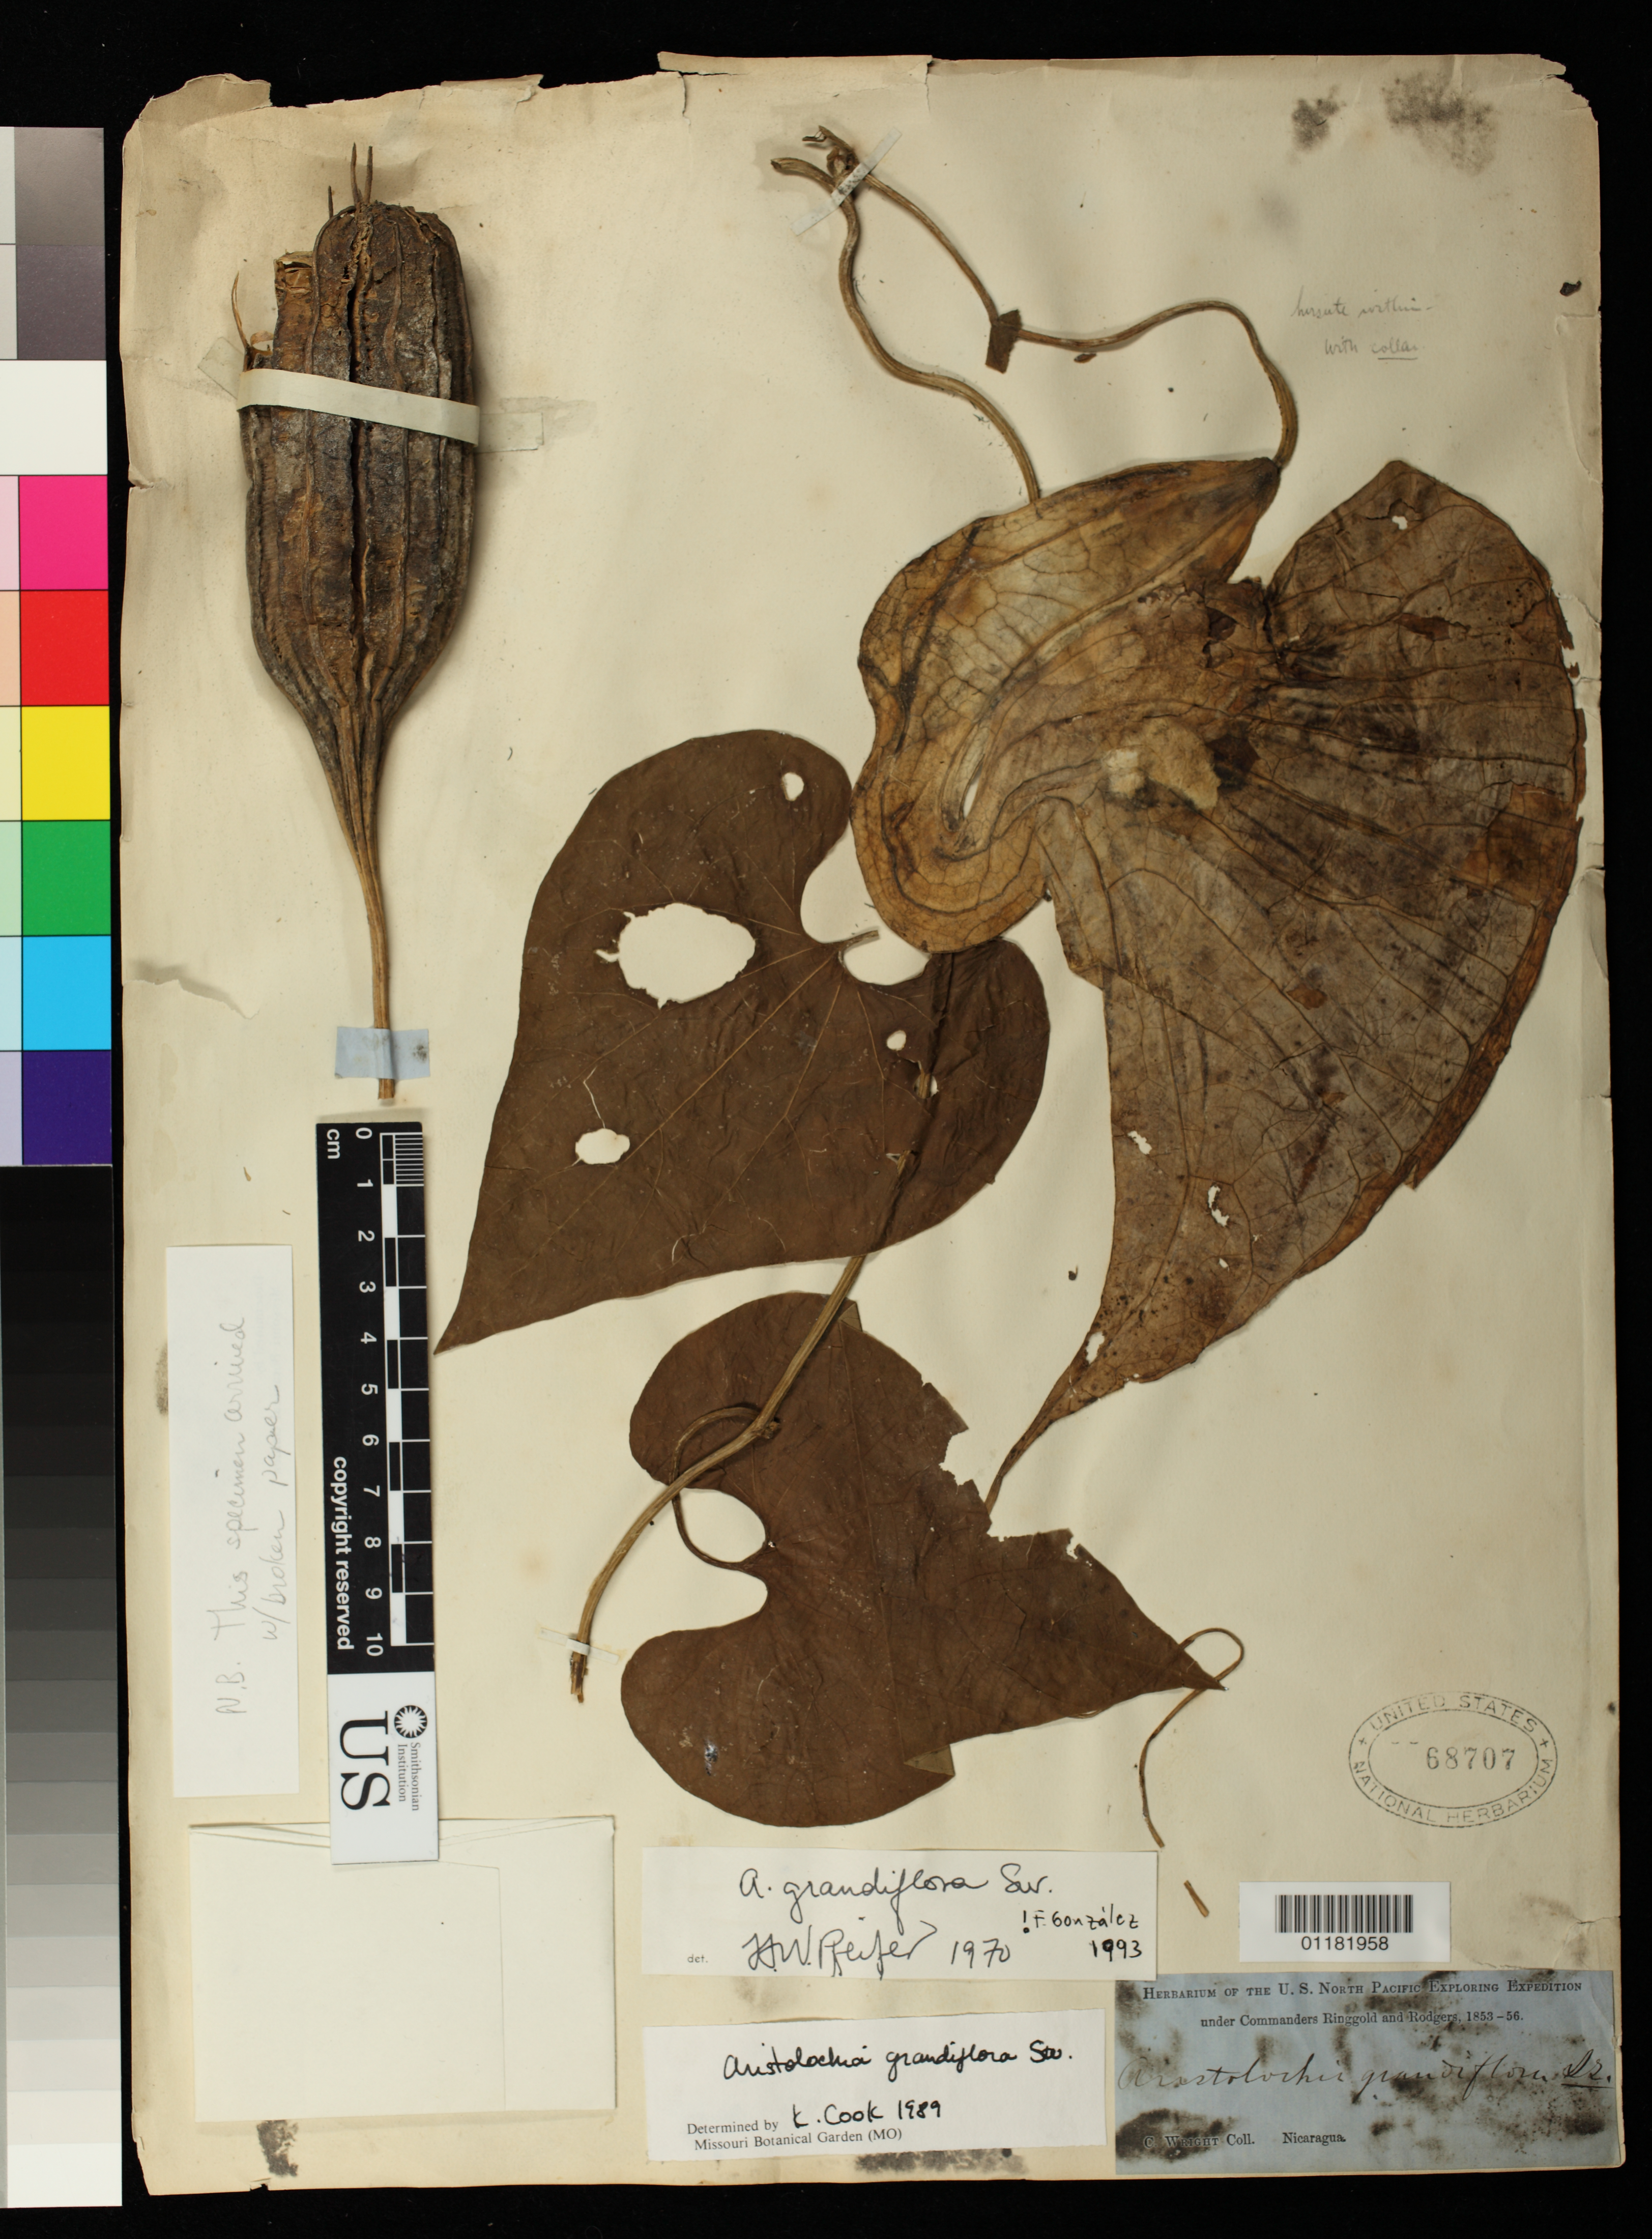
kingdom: Plantae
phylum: Tracheophyta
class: Magnoliopsida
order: Piperales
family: Aristolochiaceae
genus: Aristolochia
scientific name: Aristolochia grandiflora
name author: Sw.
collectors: C. Wright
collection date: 1853/1856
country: Nicaragua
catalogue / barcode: US 68707